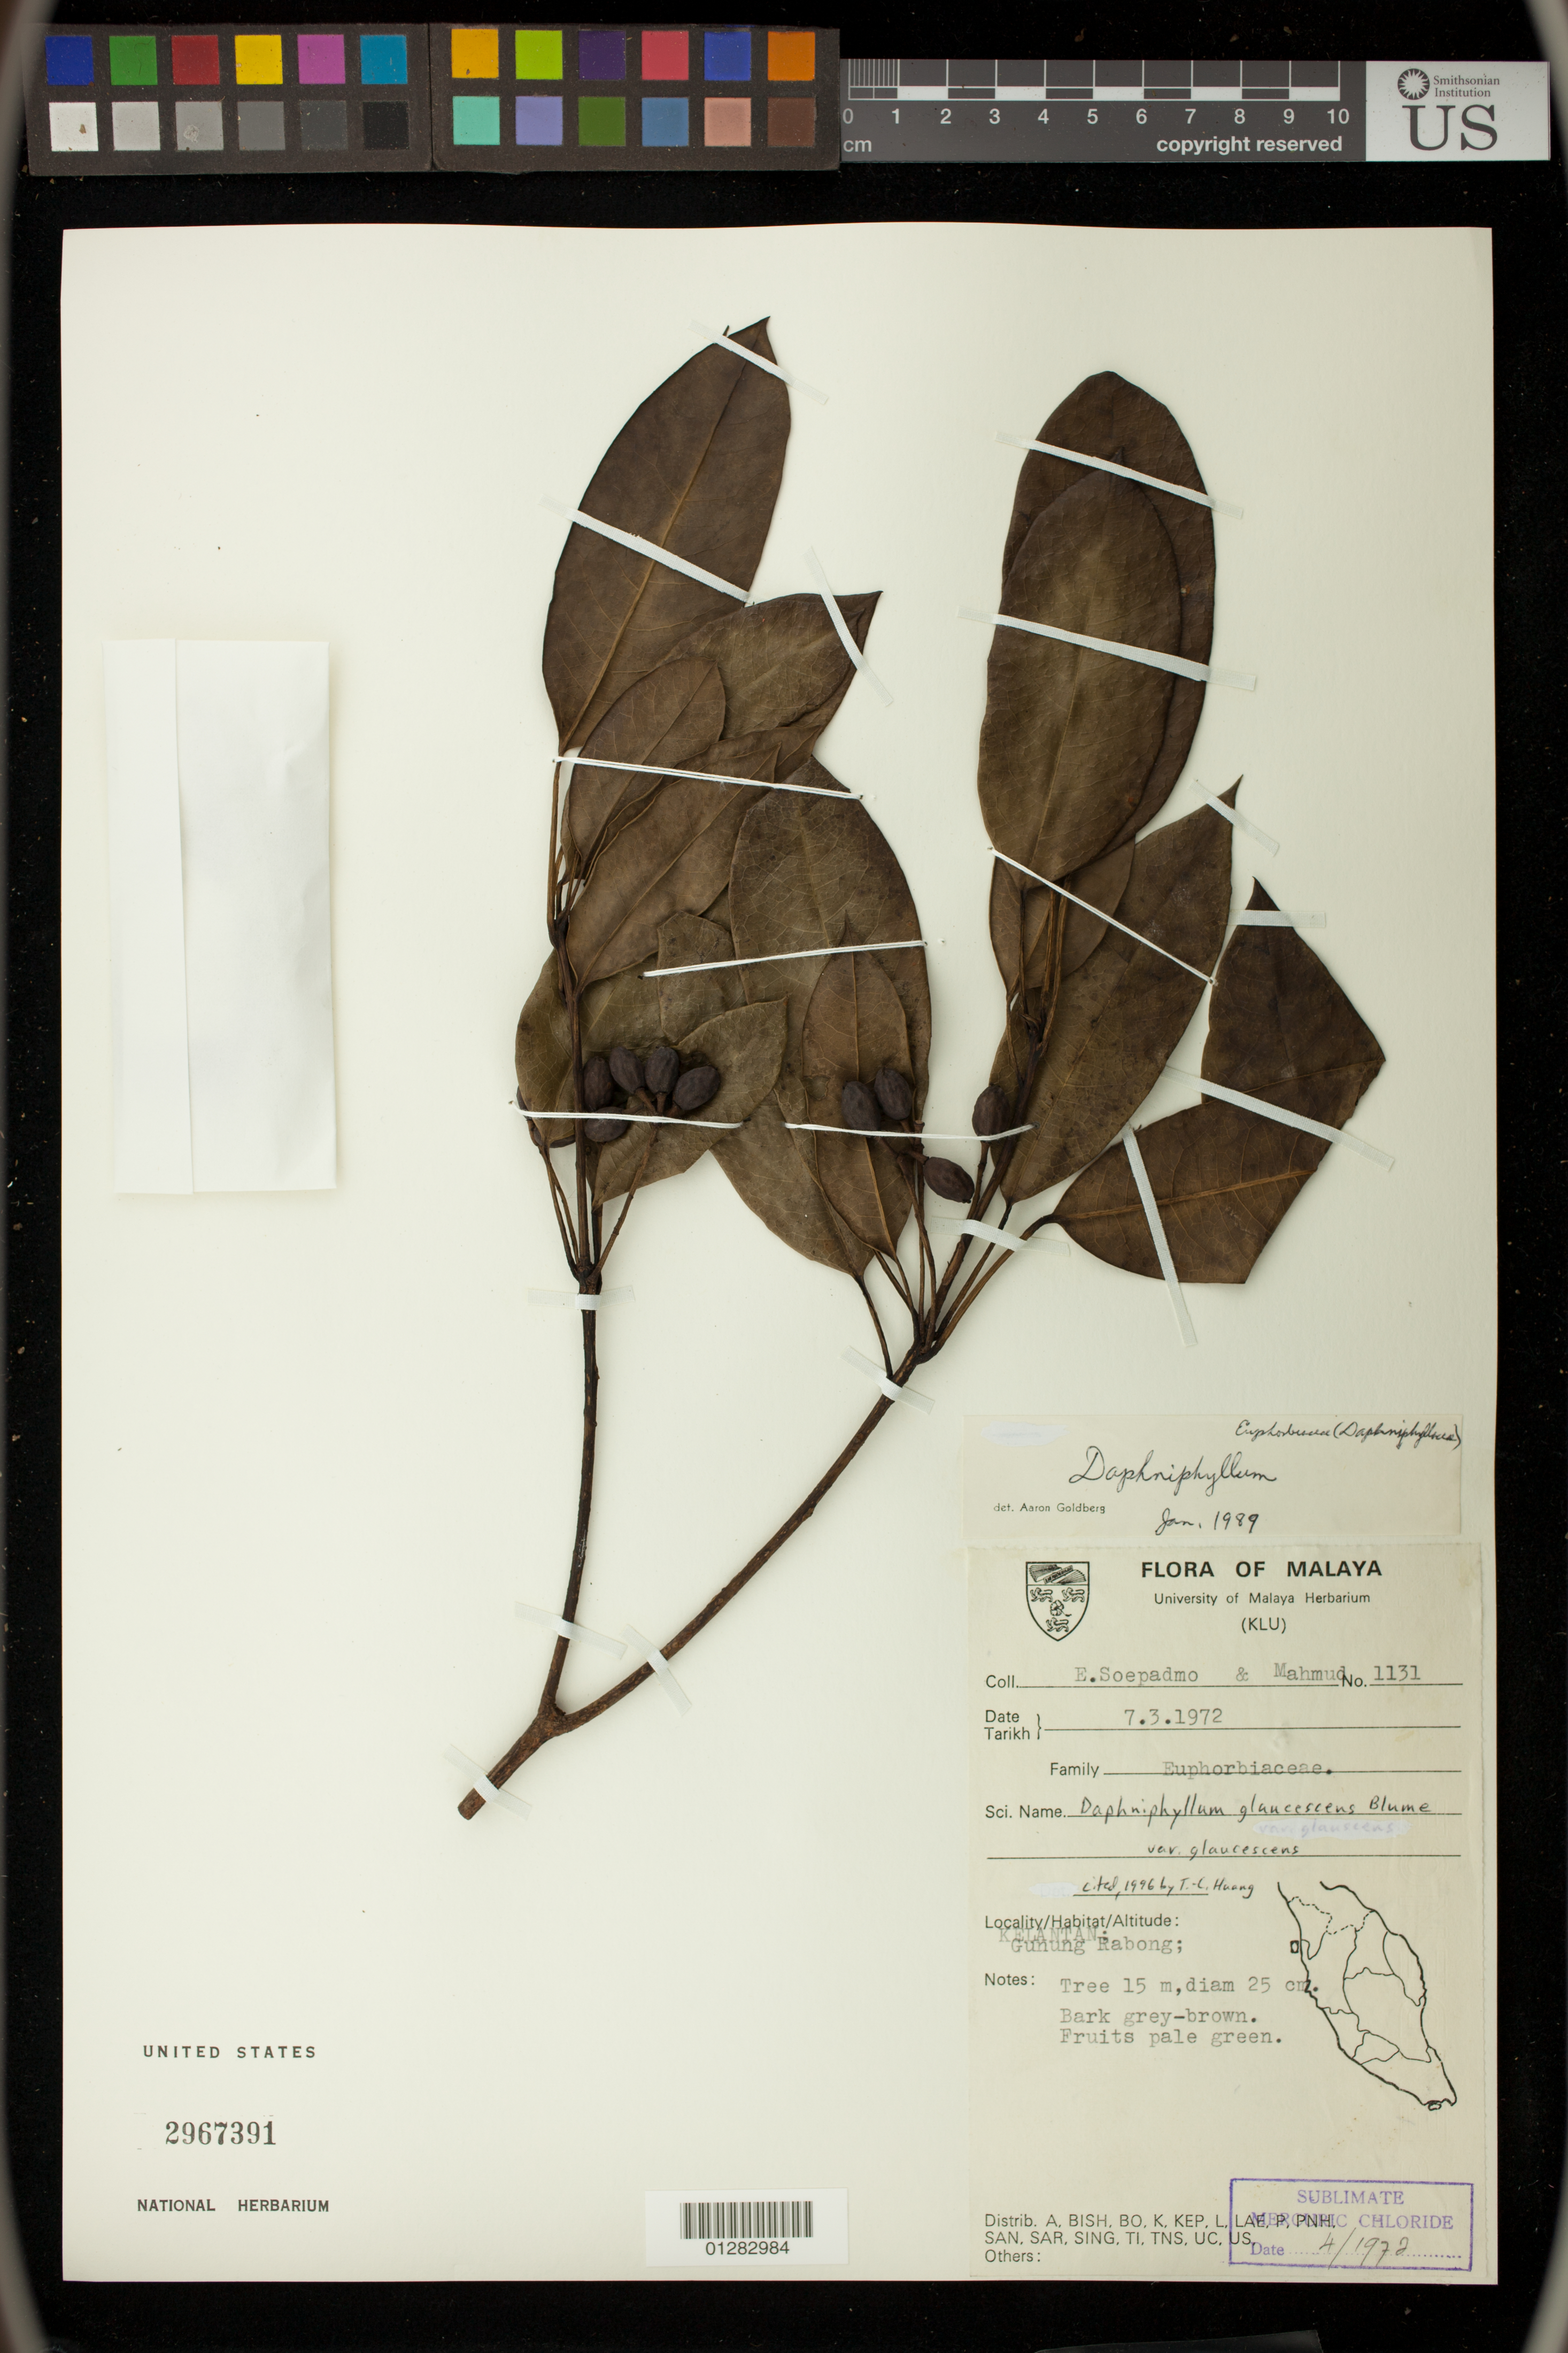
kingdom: Plantae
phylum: Tracheophyta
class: Magnoliopsida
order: Saxifragales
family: Daphniphyllaceae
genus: Daphniphyllum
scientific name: Daphniphyllum glaucescens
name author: Blume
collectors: E. Soepadmo & -. Mahmud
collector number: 1131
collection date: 1972-03-07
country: Malaysia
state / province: Kelantan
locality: Gunung Rabong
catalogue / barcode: US 2967391